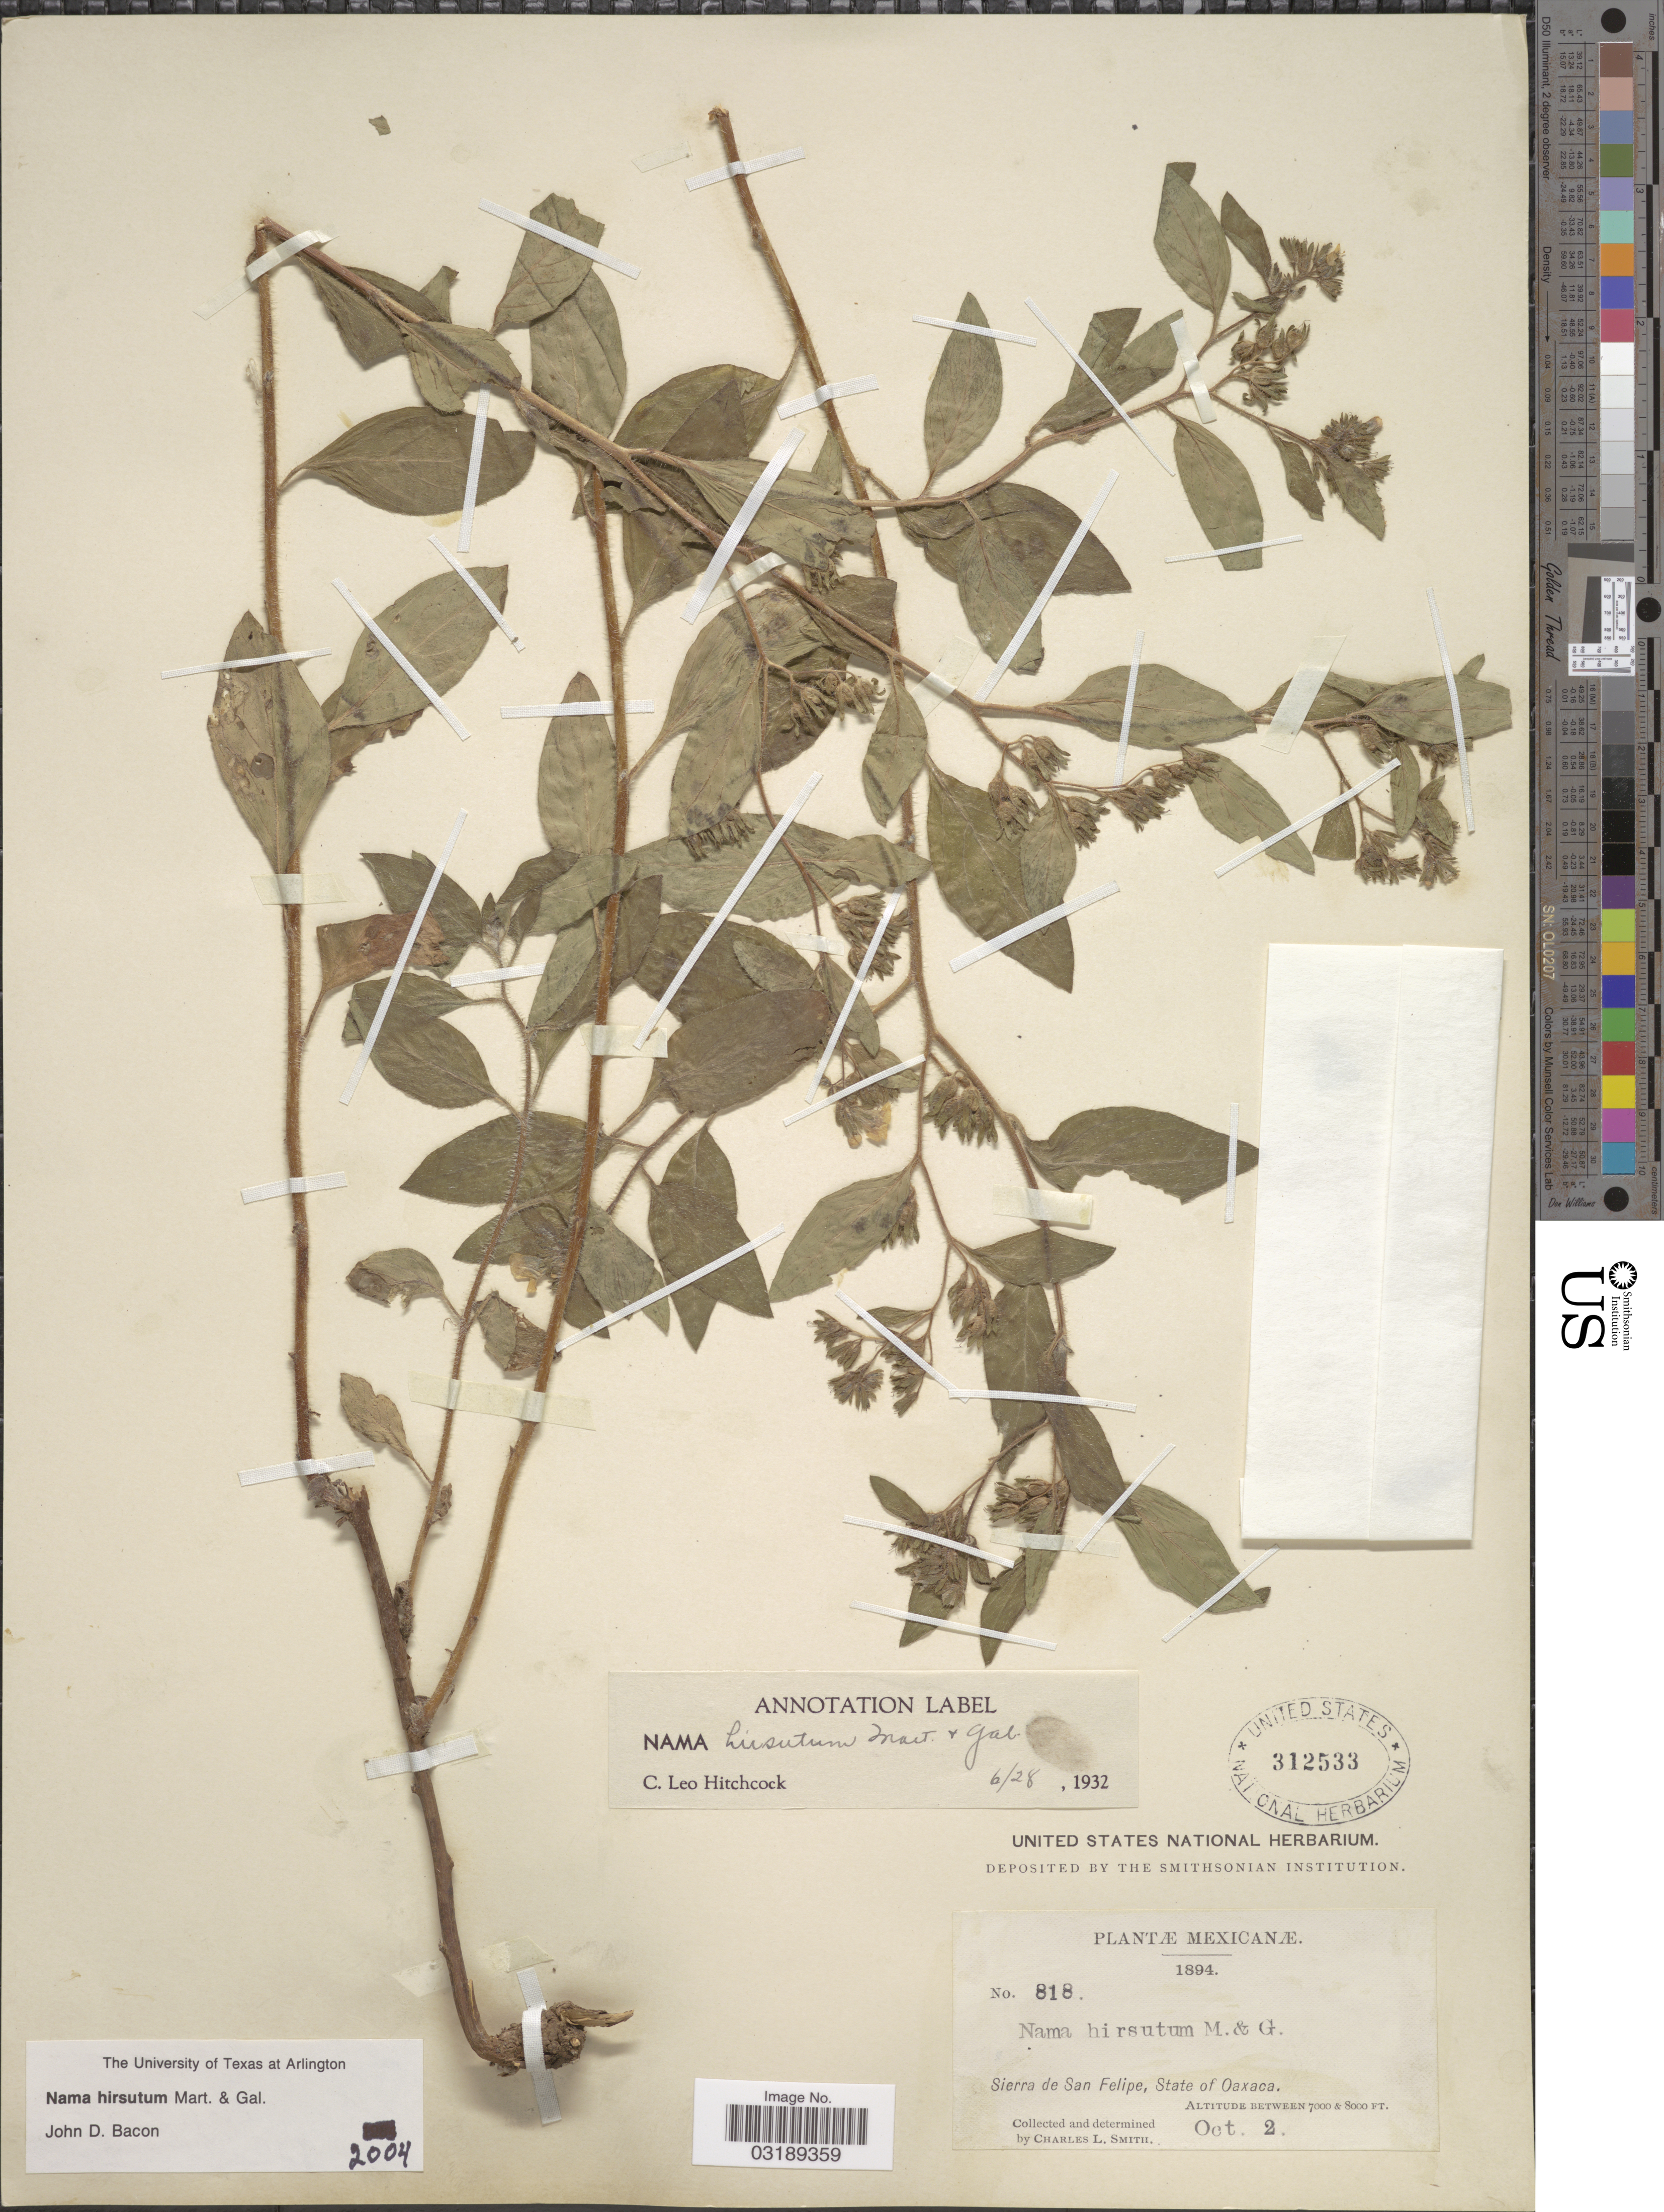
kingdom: Plantae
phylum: Tracheophyta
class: Magnoliopsida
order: Boraginales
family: Namaceae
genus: Nama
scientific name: Nama hirsuta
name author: M. Martens & Galeotti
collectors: C. L. Smith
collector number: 818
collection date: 1894-10-02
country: Mexico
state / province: Oaxaca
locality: Sierra de San Felipe.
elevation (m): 2134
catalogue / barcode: US 312533